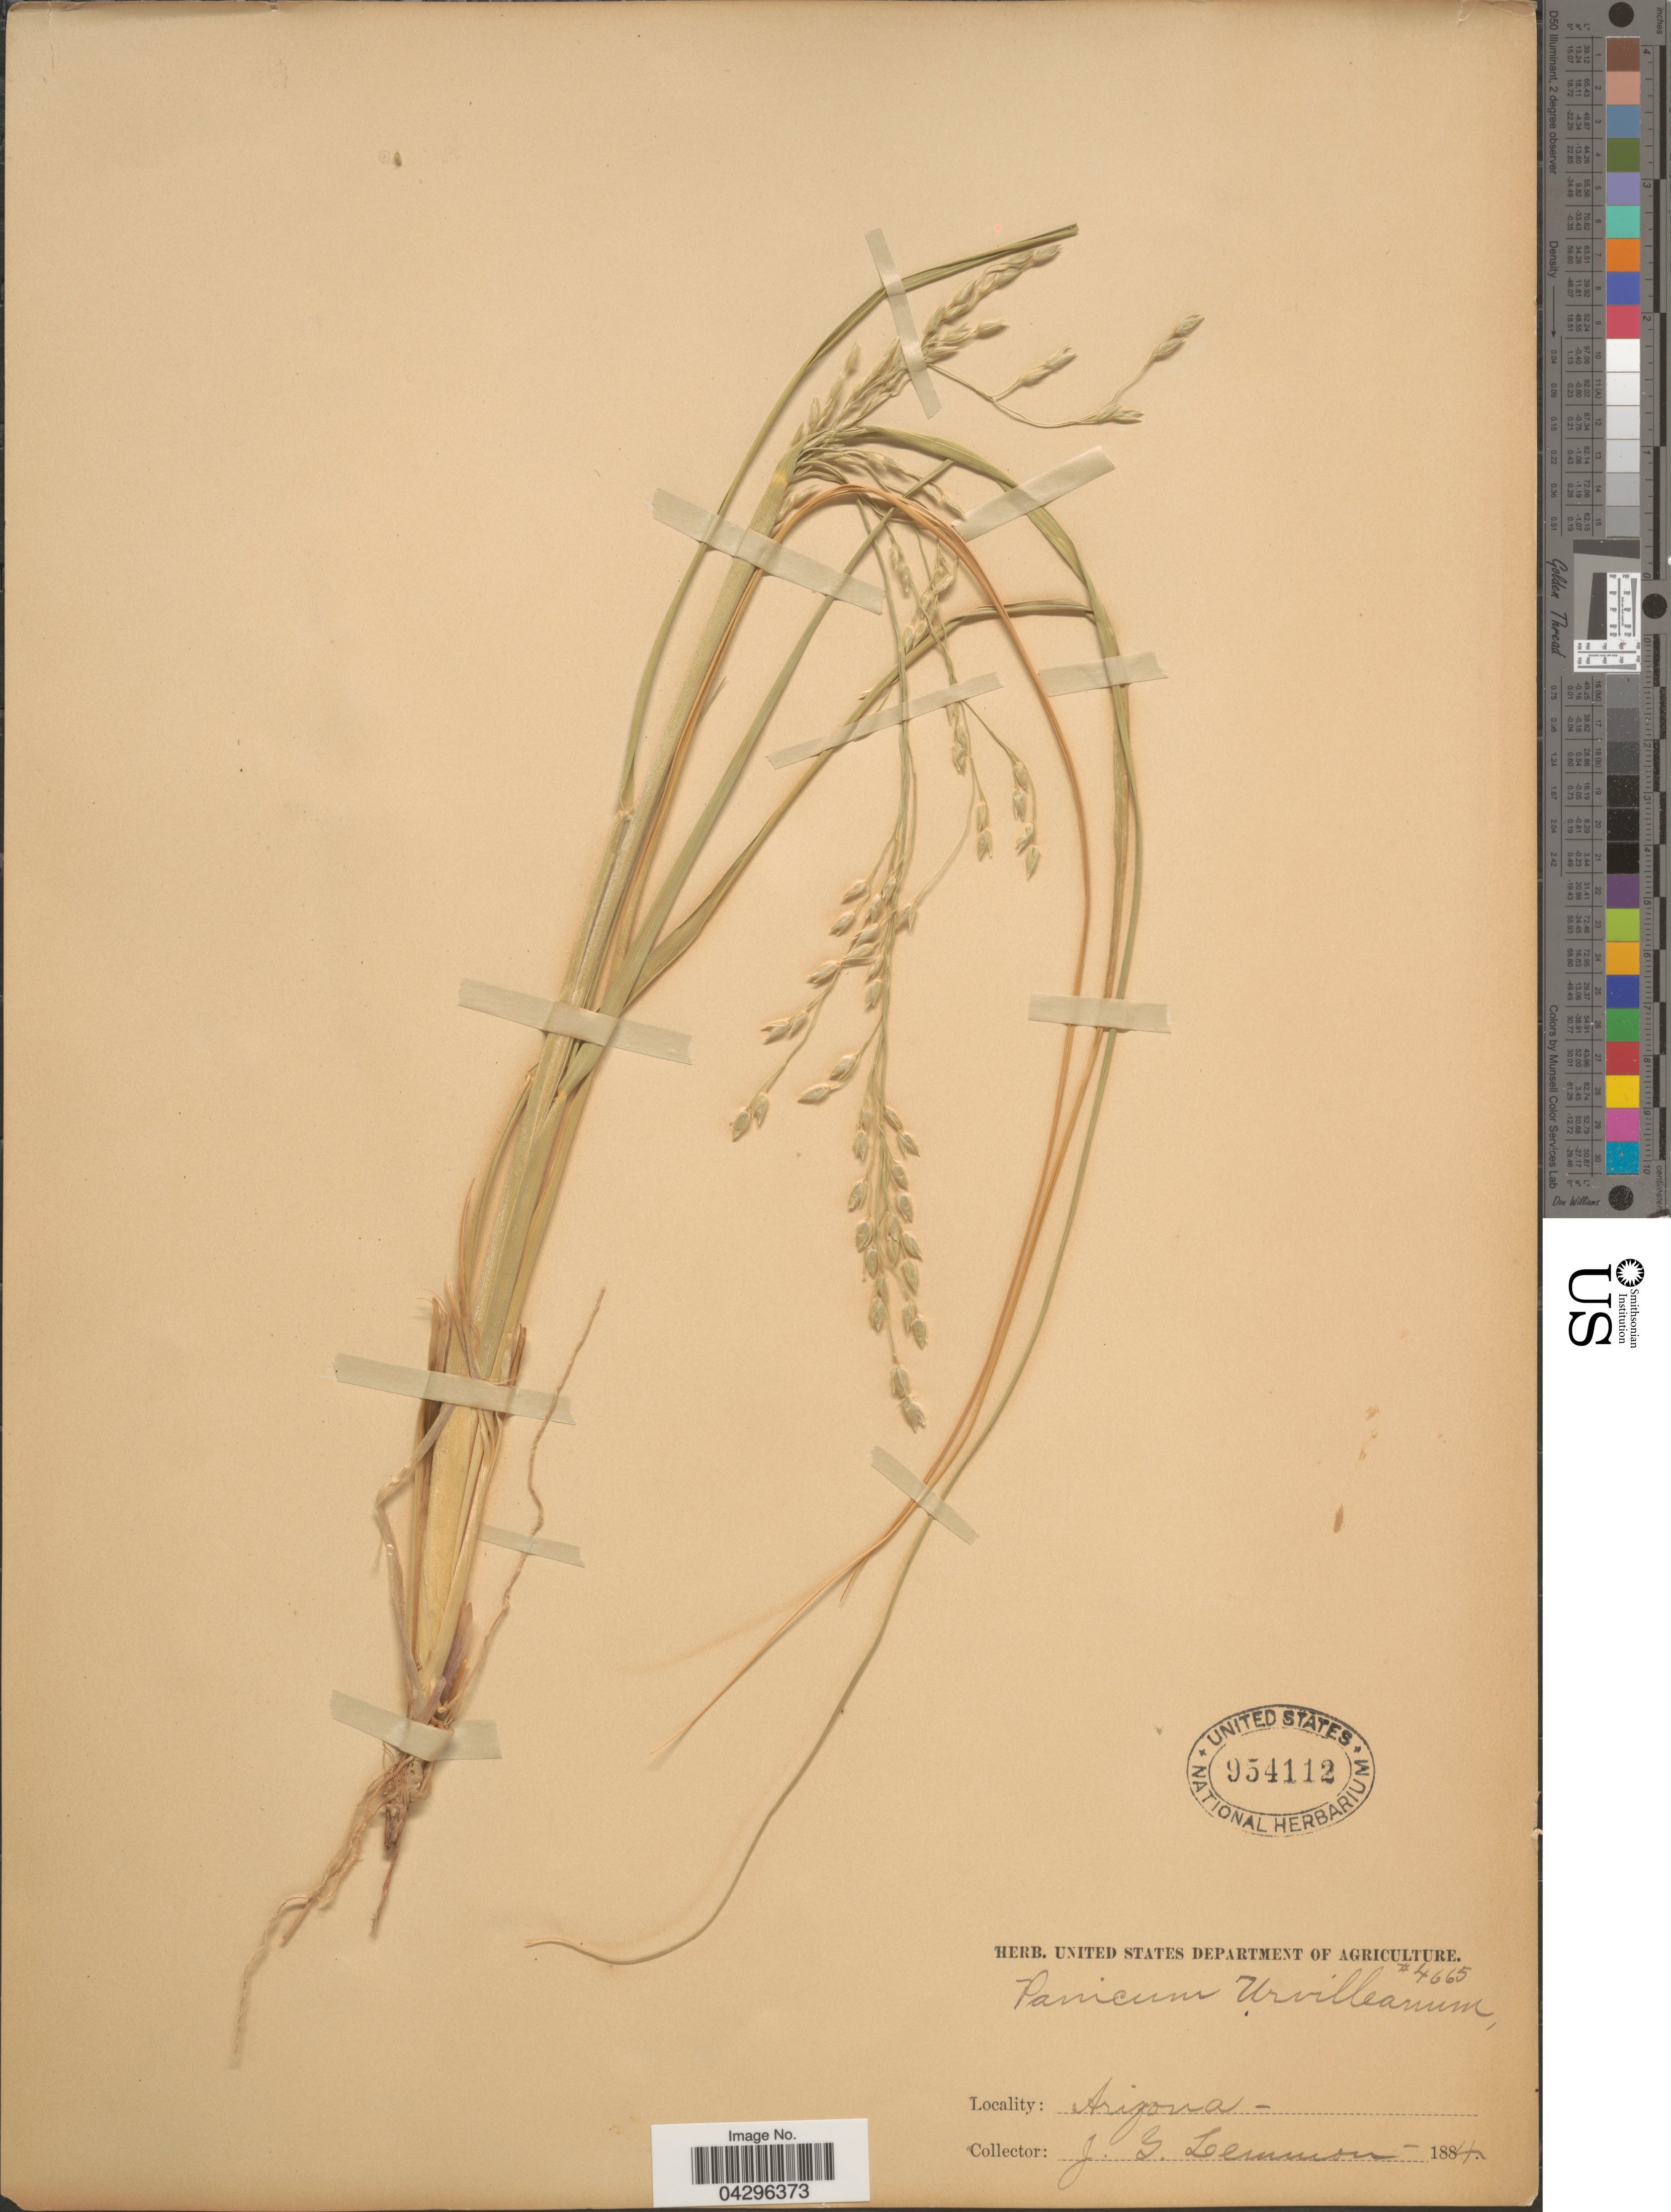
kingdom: Plantae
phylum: Tracheophyta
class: Liliopsida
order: Poales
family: Poaceae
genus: Panicum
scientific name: Panicum urvilleanum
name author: Kunth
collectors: J. Lemmon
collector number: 4665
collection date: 1884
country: United States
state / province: Arizona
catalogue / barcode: US 954112